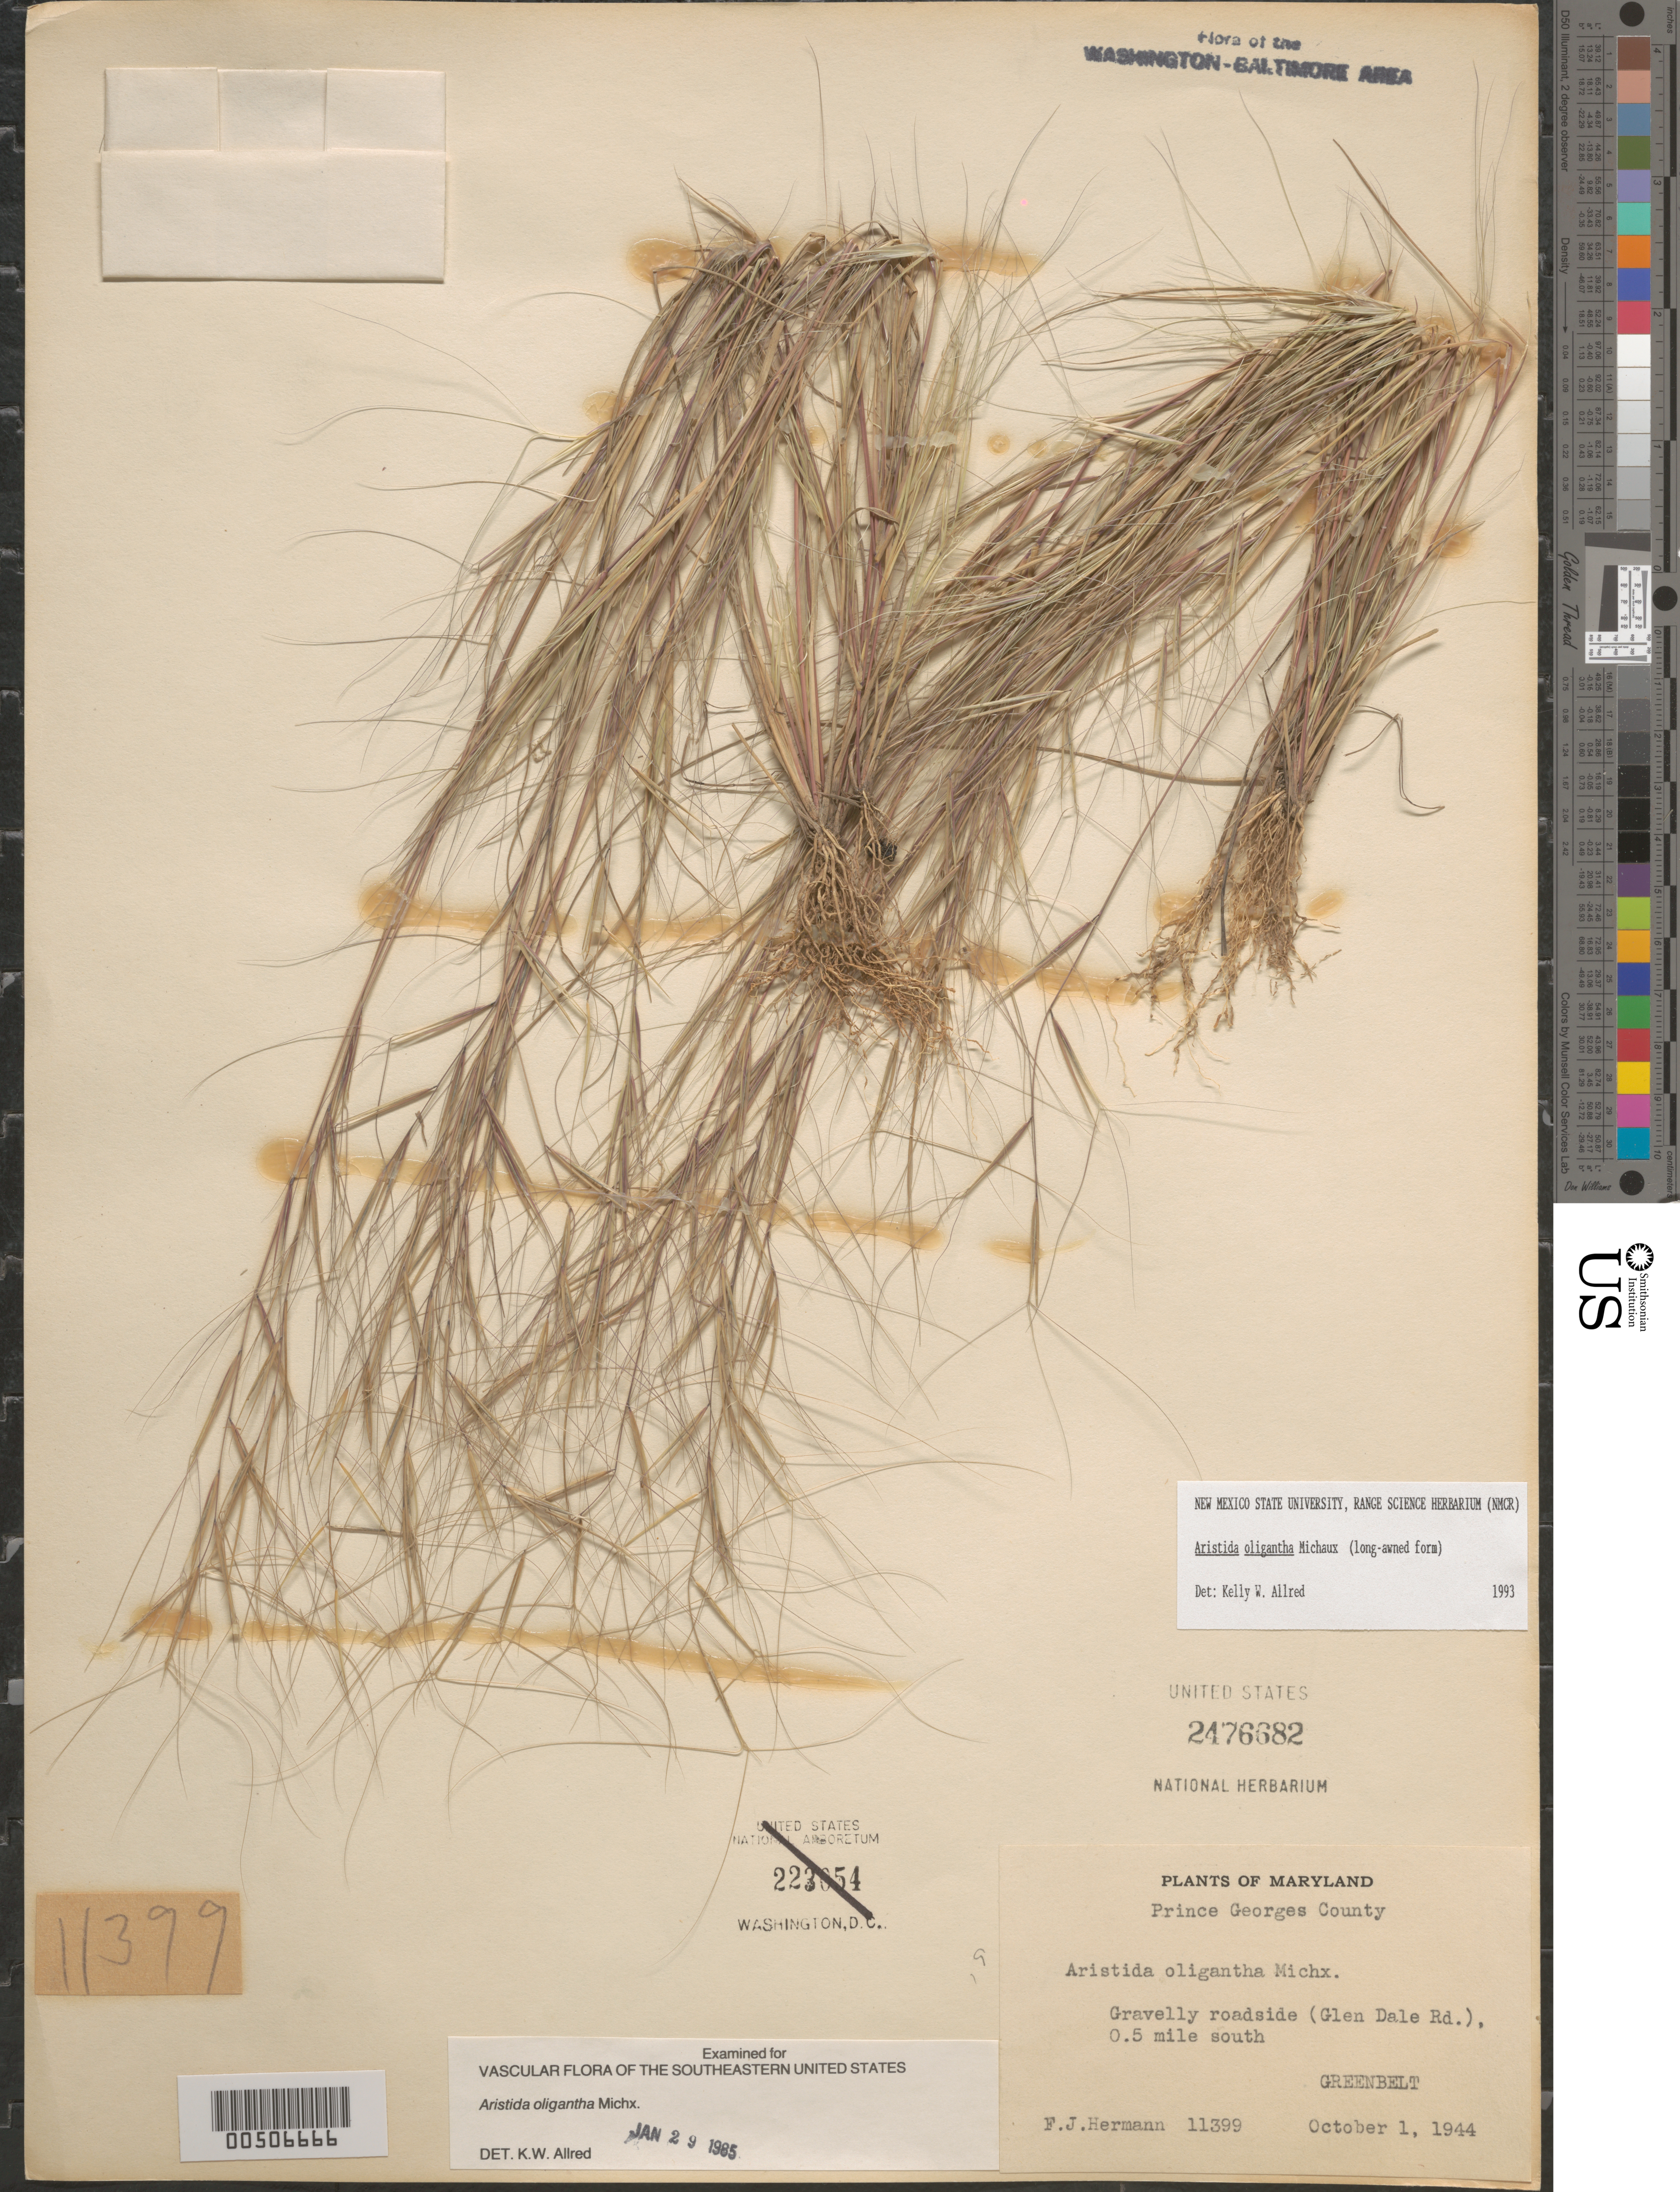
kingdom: Plantae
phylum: Tracheophyta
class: Liliopsida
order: Poales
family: Poaceae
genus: Aristida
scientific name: Aristida oligantha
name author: Michx.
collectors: F. J. Hermann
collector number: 11399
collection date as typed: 01 Oct 1944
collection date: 1944-10-01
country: United States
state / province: Maryland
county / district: Prince George's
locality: Gravelly roadside, Glen Dale Rd., Greenbelt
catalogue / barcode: US 2476682